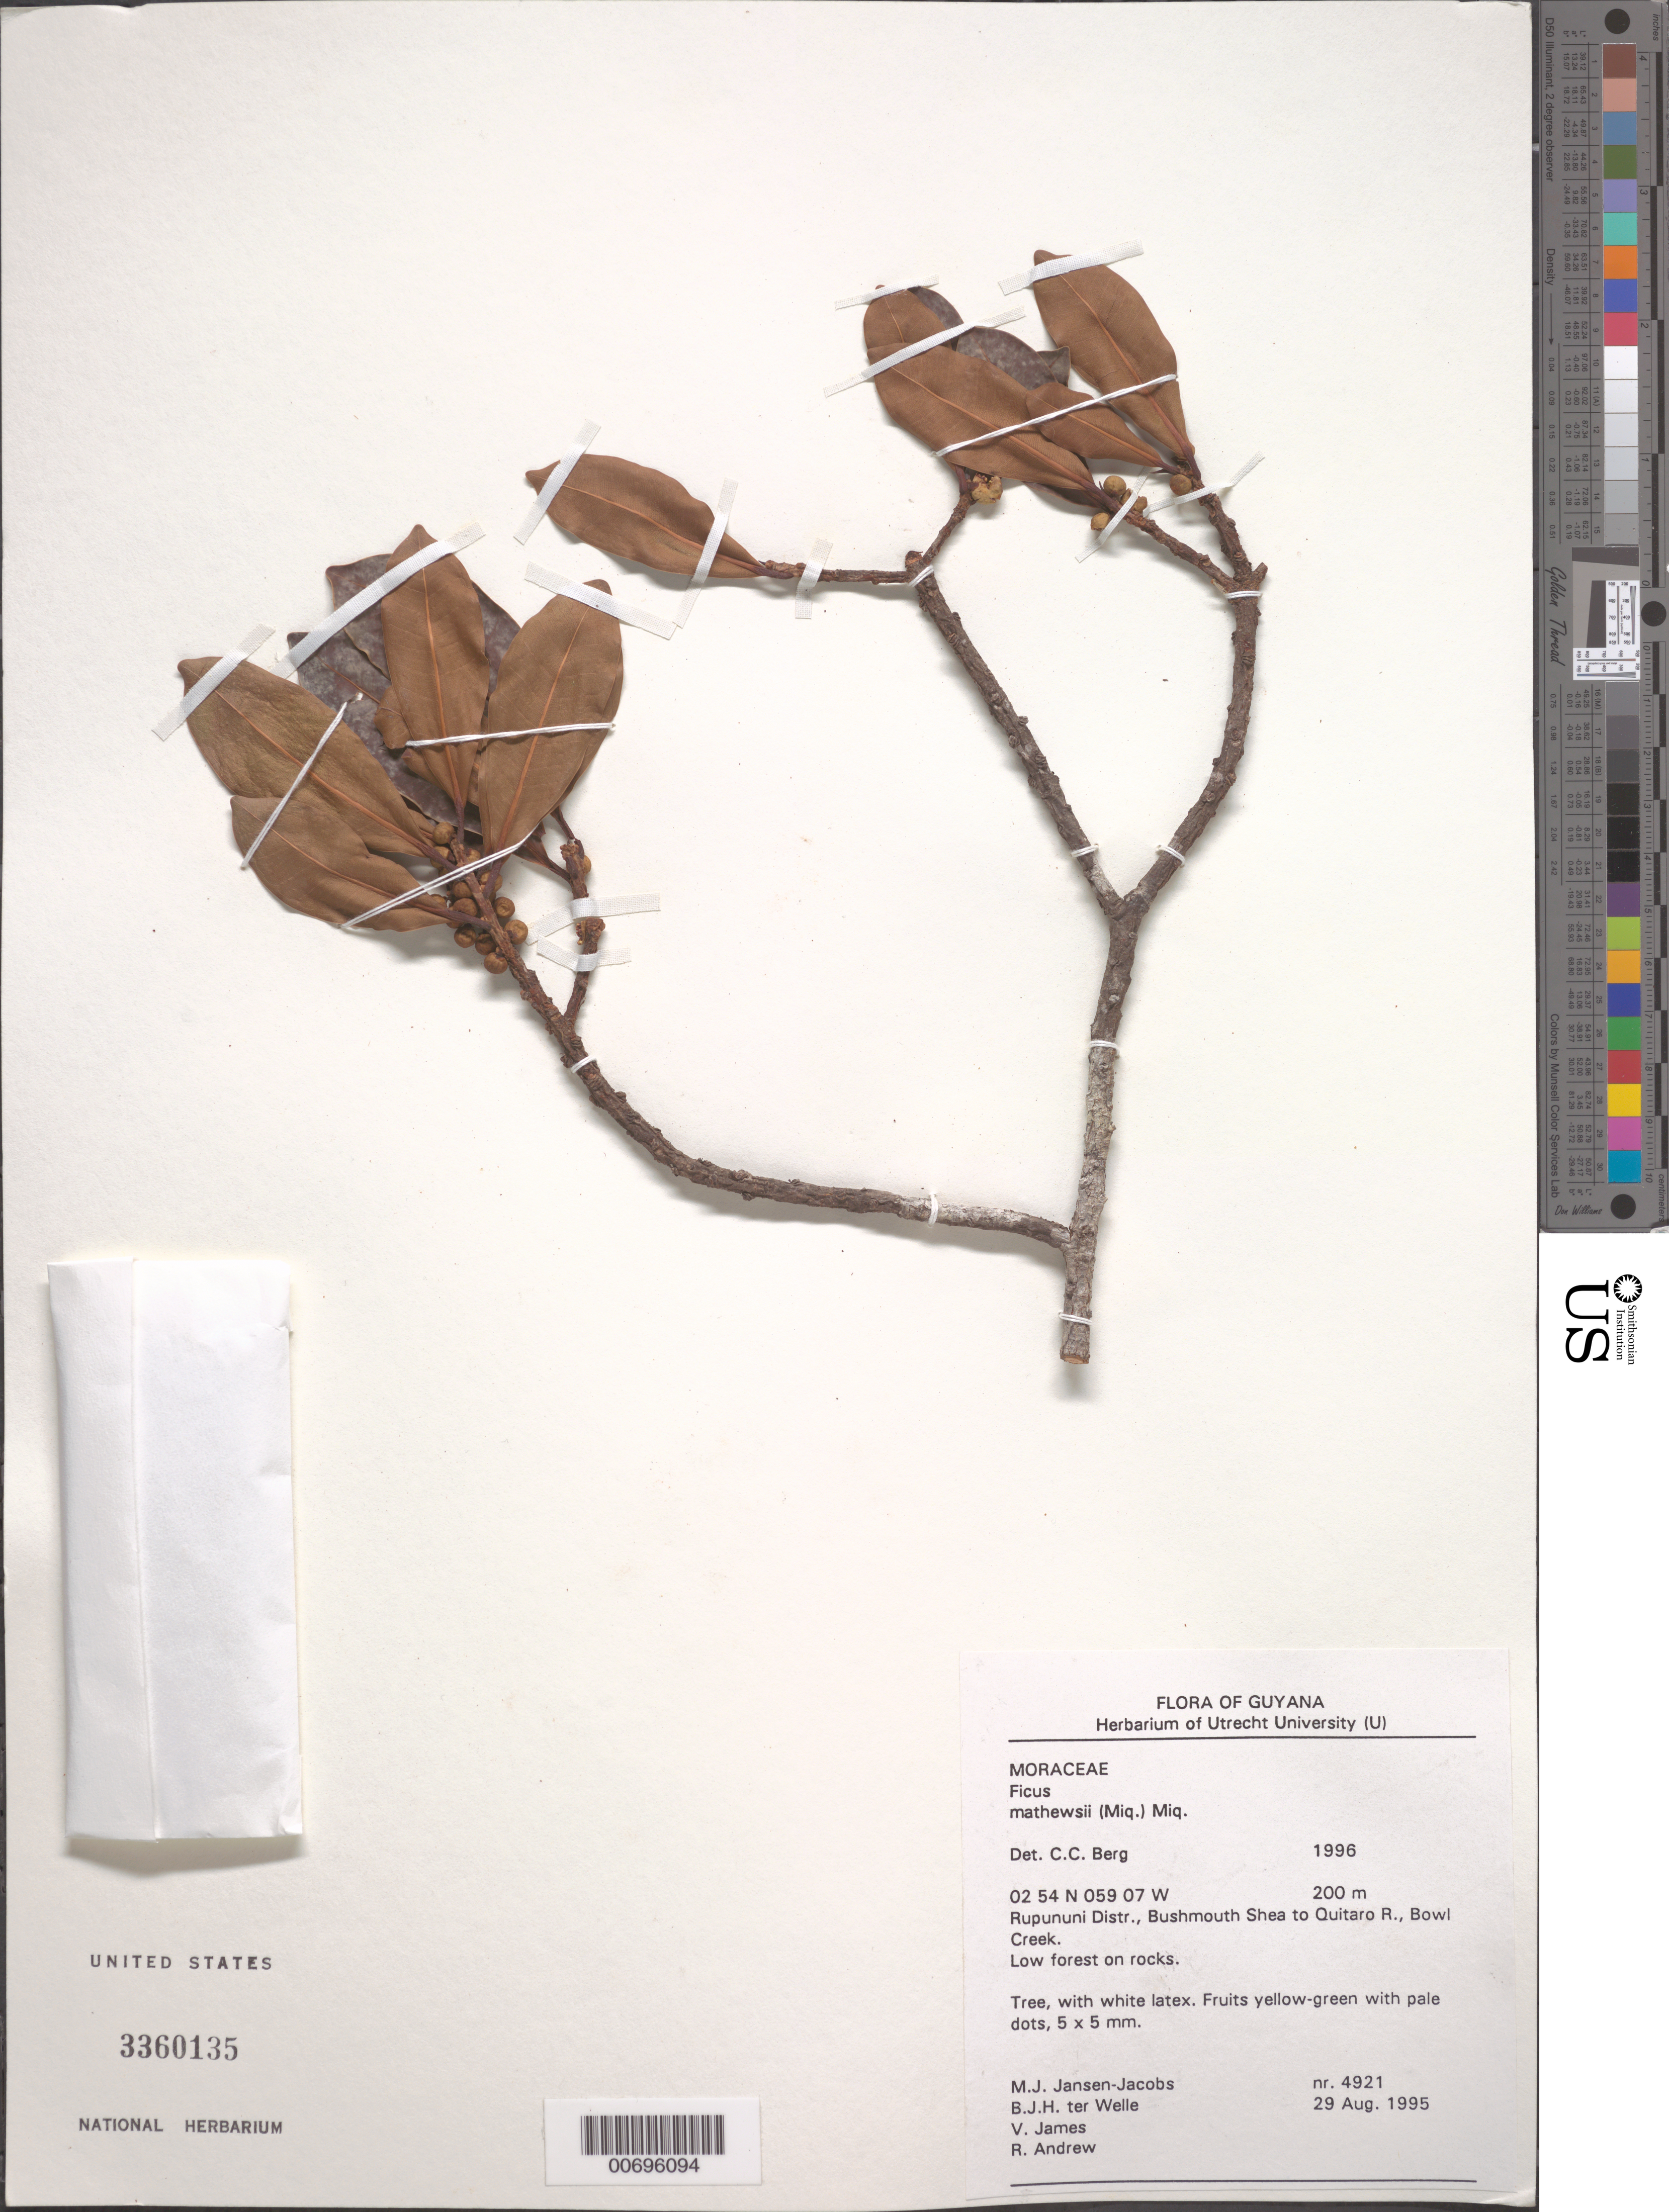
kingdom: Plantae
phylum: Tracheophyta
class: Magnoliopsida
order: Rosales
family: Moraceae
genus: Ficus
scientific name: Ficus mathewsii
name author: (Miq.) Miq.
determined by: Berg, C. C.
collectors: M. J. Jansen-Jacobs, B. Welle, V. James & R. Andrew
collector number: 4921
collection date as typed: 29-Aug-95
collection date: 1995-08-29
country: Guyana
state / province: U. Takutu-U. Essequibo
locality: Bowl Creek, Bushmouth, Shea to Quitaro River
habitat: Low forest on rocks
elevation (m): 200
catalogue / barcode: US 3360135